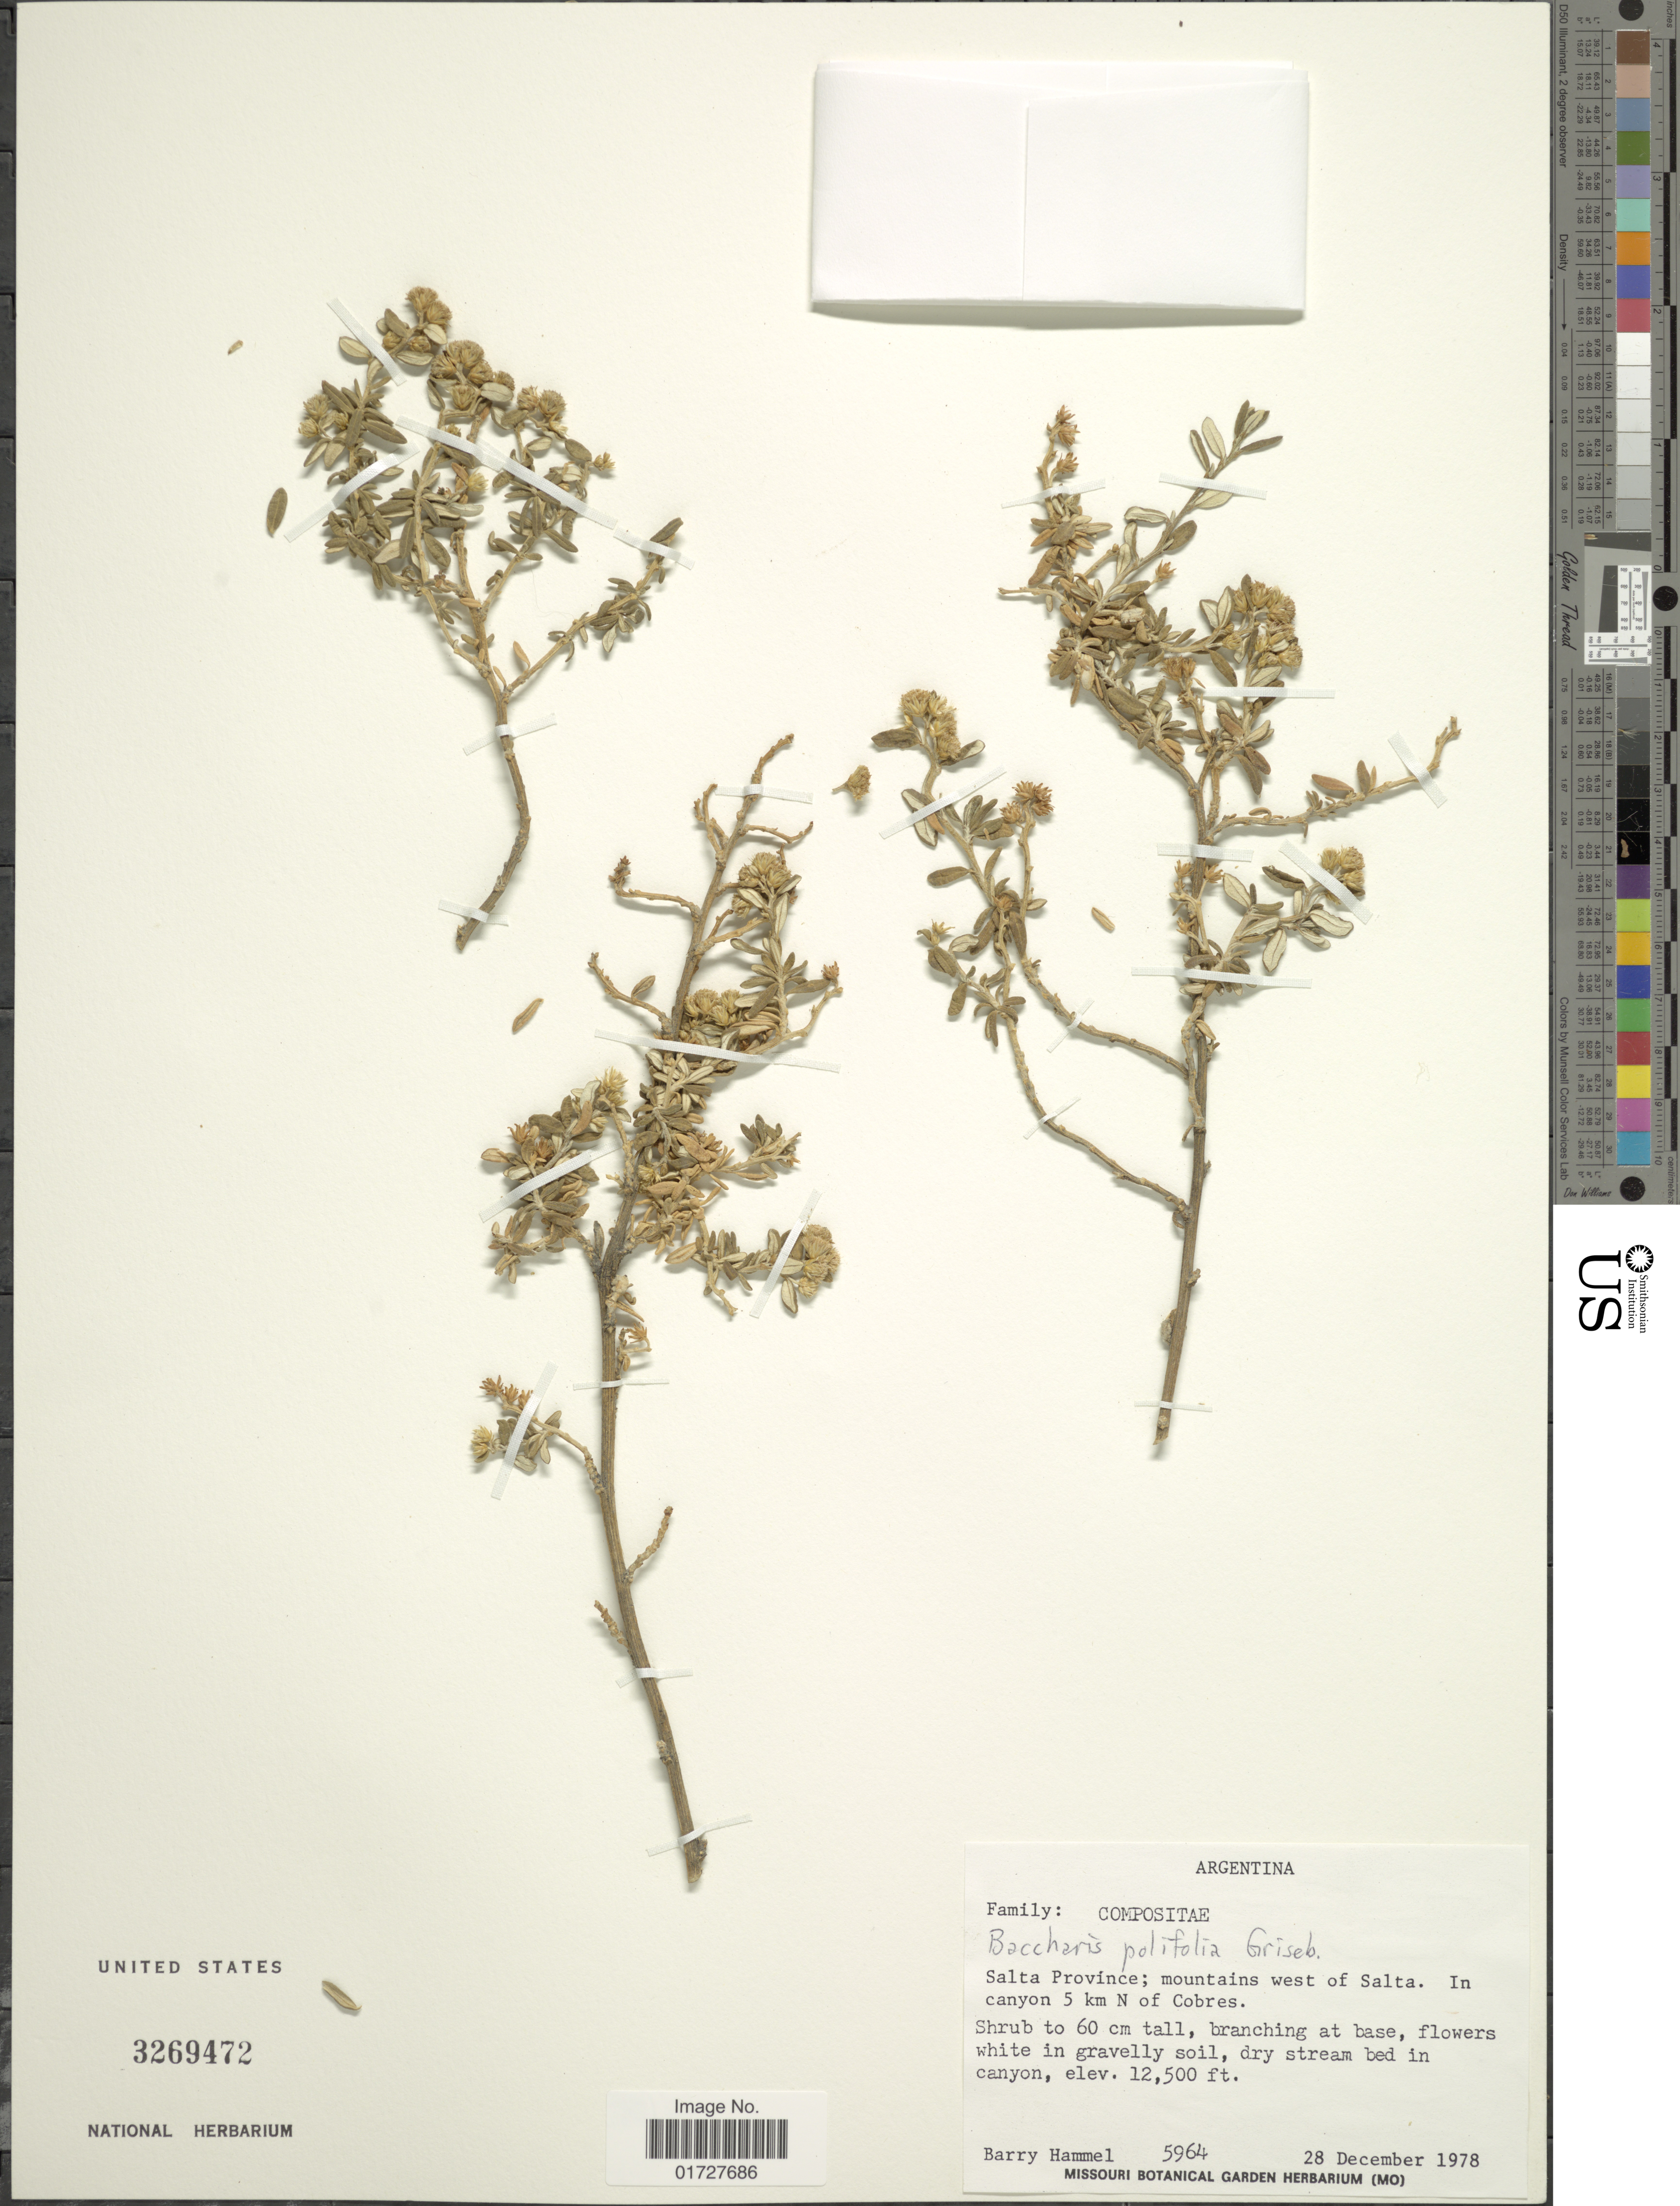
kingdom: Plantae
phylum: Tracheophyta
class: Magnoliopsida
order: Asterales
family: Asteraceae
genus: Baccharis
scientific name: Baccharis polifolia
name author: Griseb.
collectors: B. Hammel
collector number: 5964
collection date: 1978-12-28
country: Argentina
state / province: Salta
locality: Mountains west of Salta, in canyon 5 km N of Cobres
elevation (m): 3810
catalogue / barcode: US 3269472